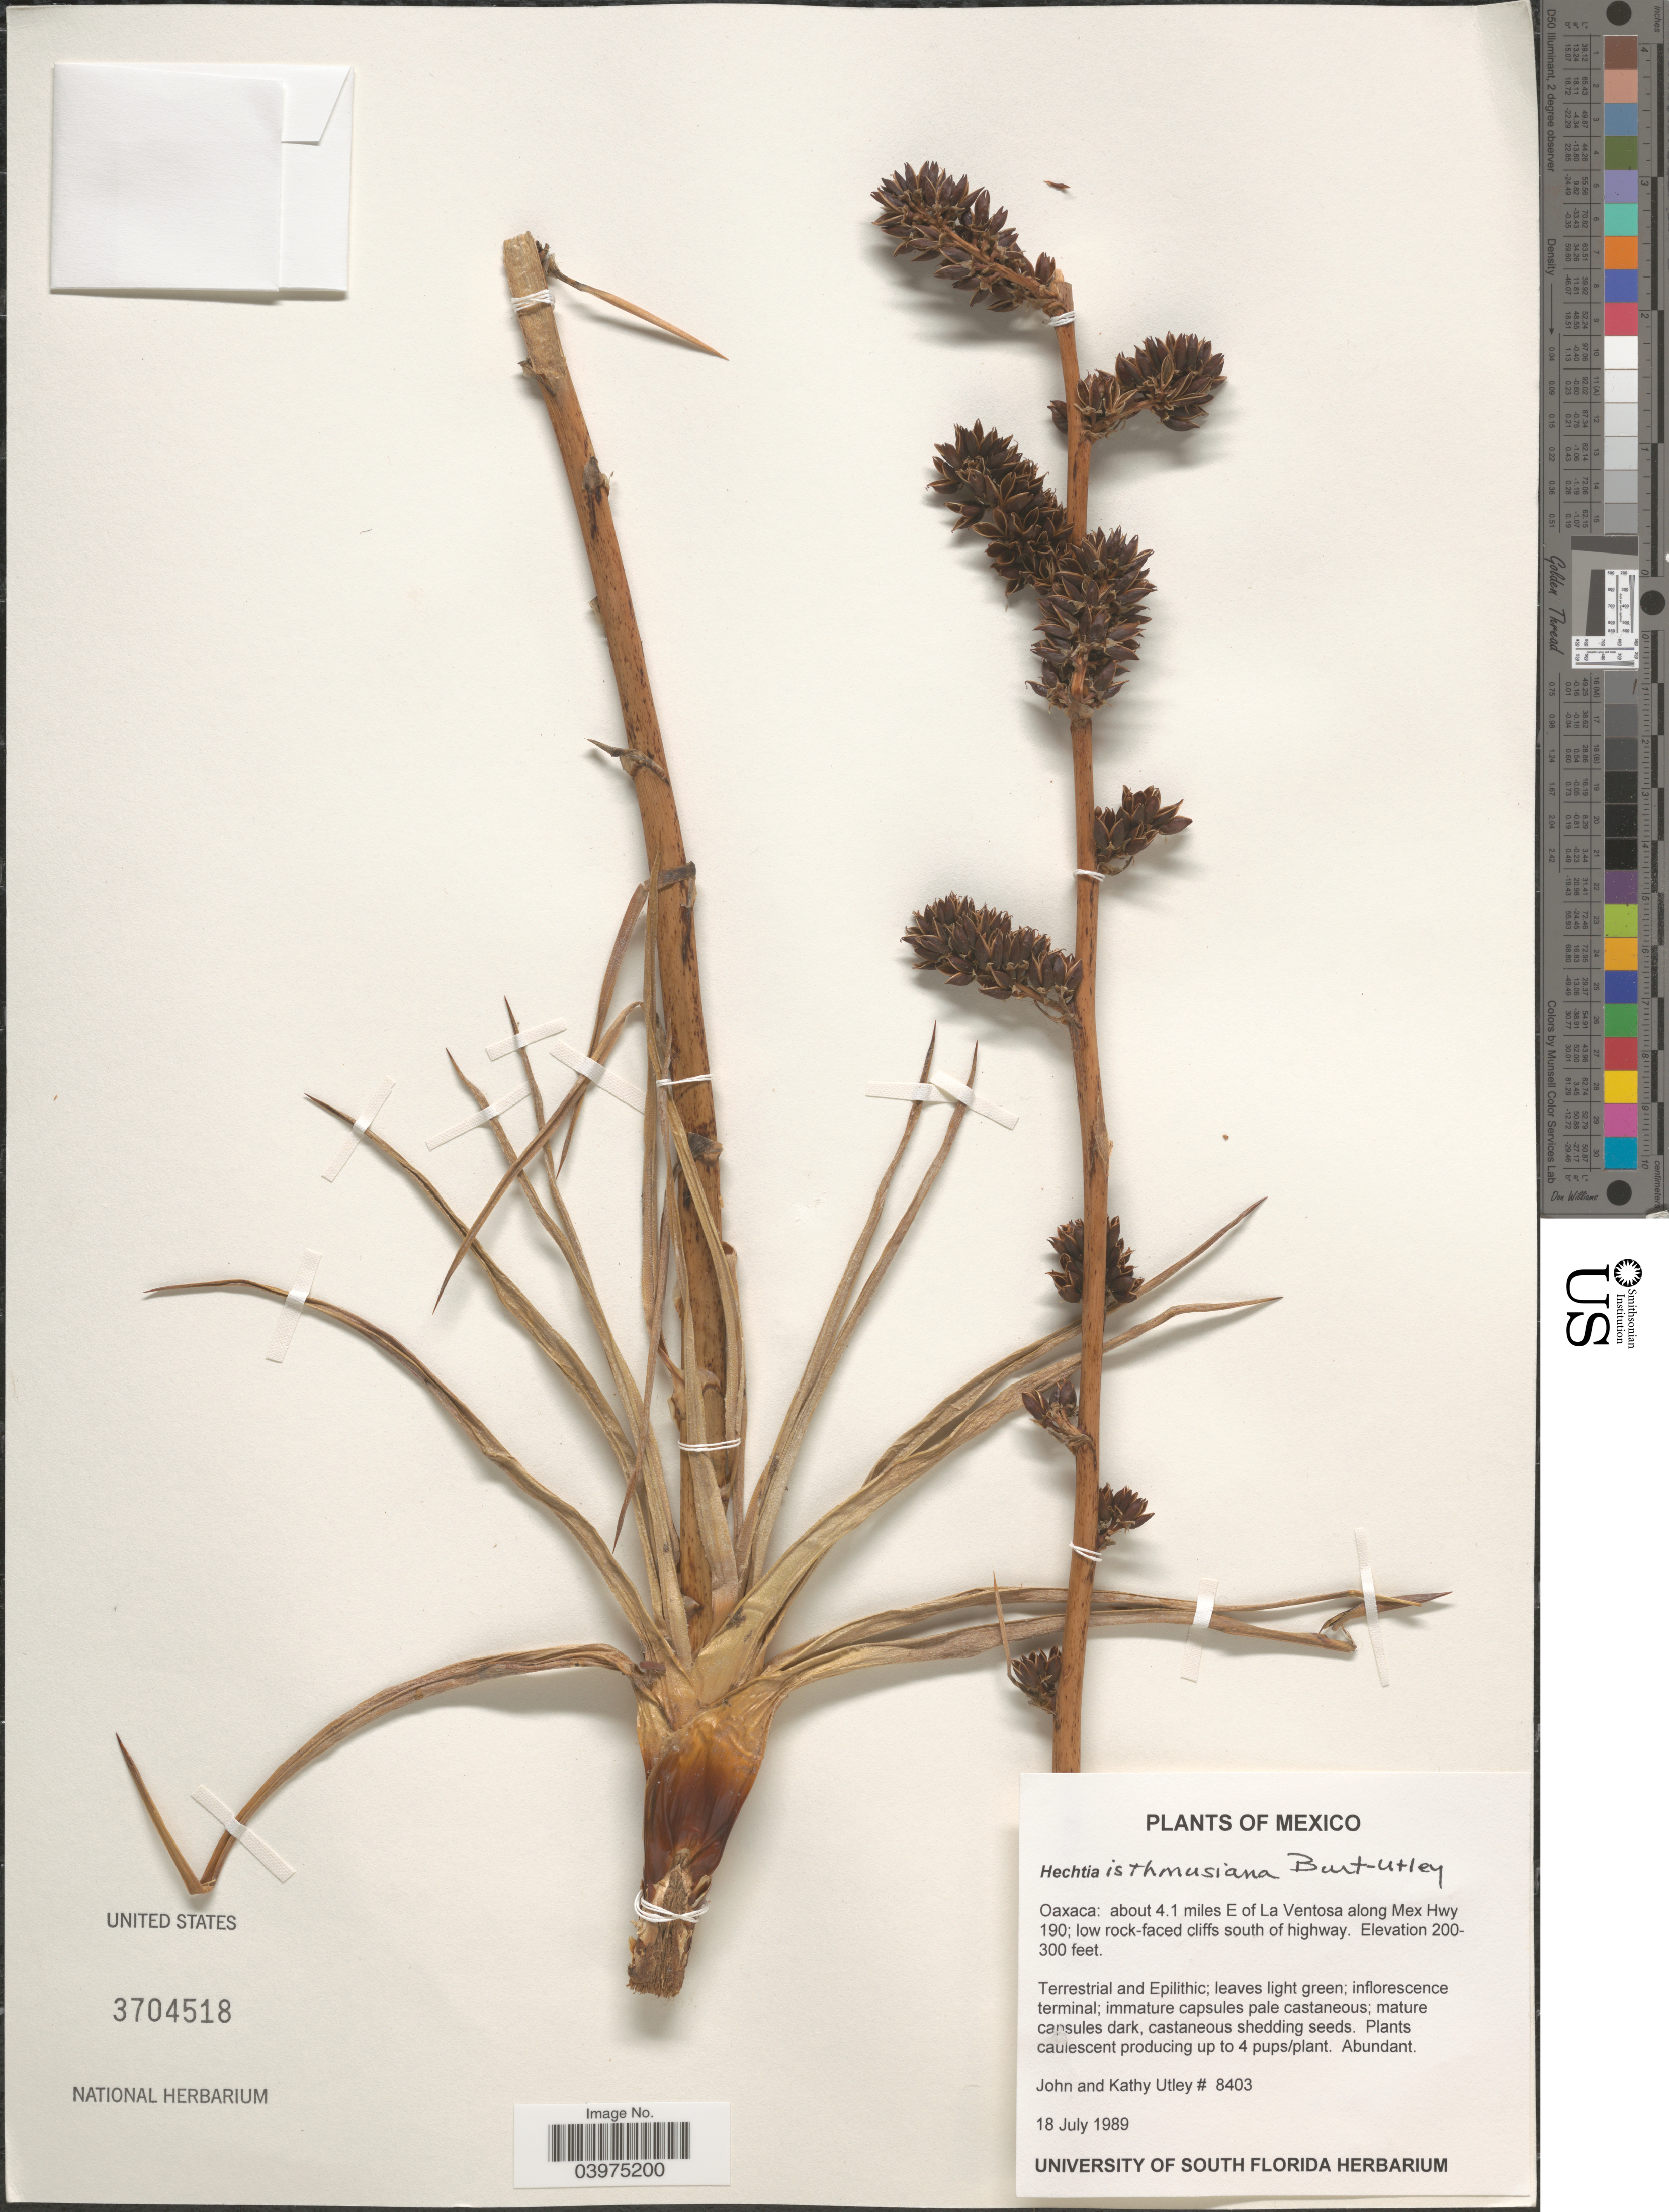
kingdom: Plantae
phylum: Tracheophyta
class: Liliopsida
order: Poales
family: Bromeliaceae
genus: Hechtia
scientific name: Hechtia isthmusiana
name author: Burt-Utley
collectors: J. F. Utley & K. Burt-Utley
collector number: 8403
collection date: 1989-07-18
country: Mexico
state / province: Oaxaca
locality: About 4.1 miles E of La Ventosa along Mex Hwy 190; low rock-faced cliffs south of Highway.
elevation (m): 61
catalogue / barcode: US 3704518